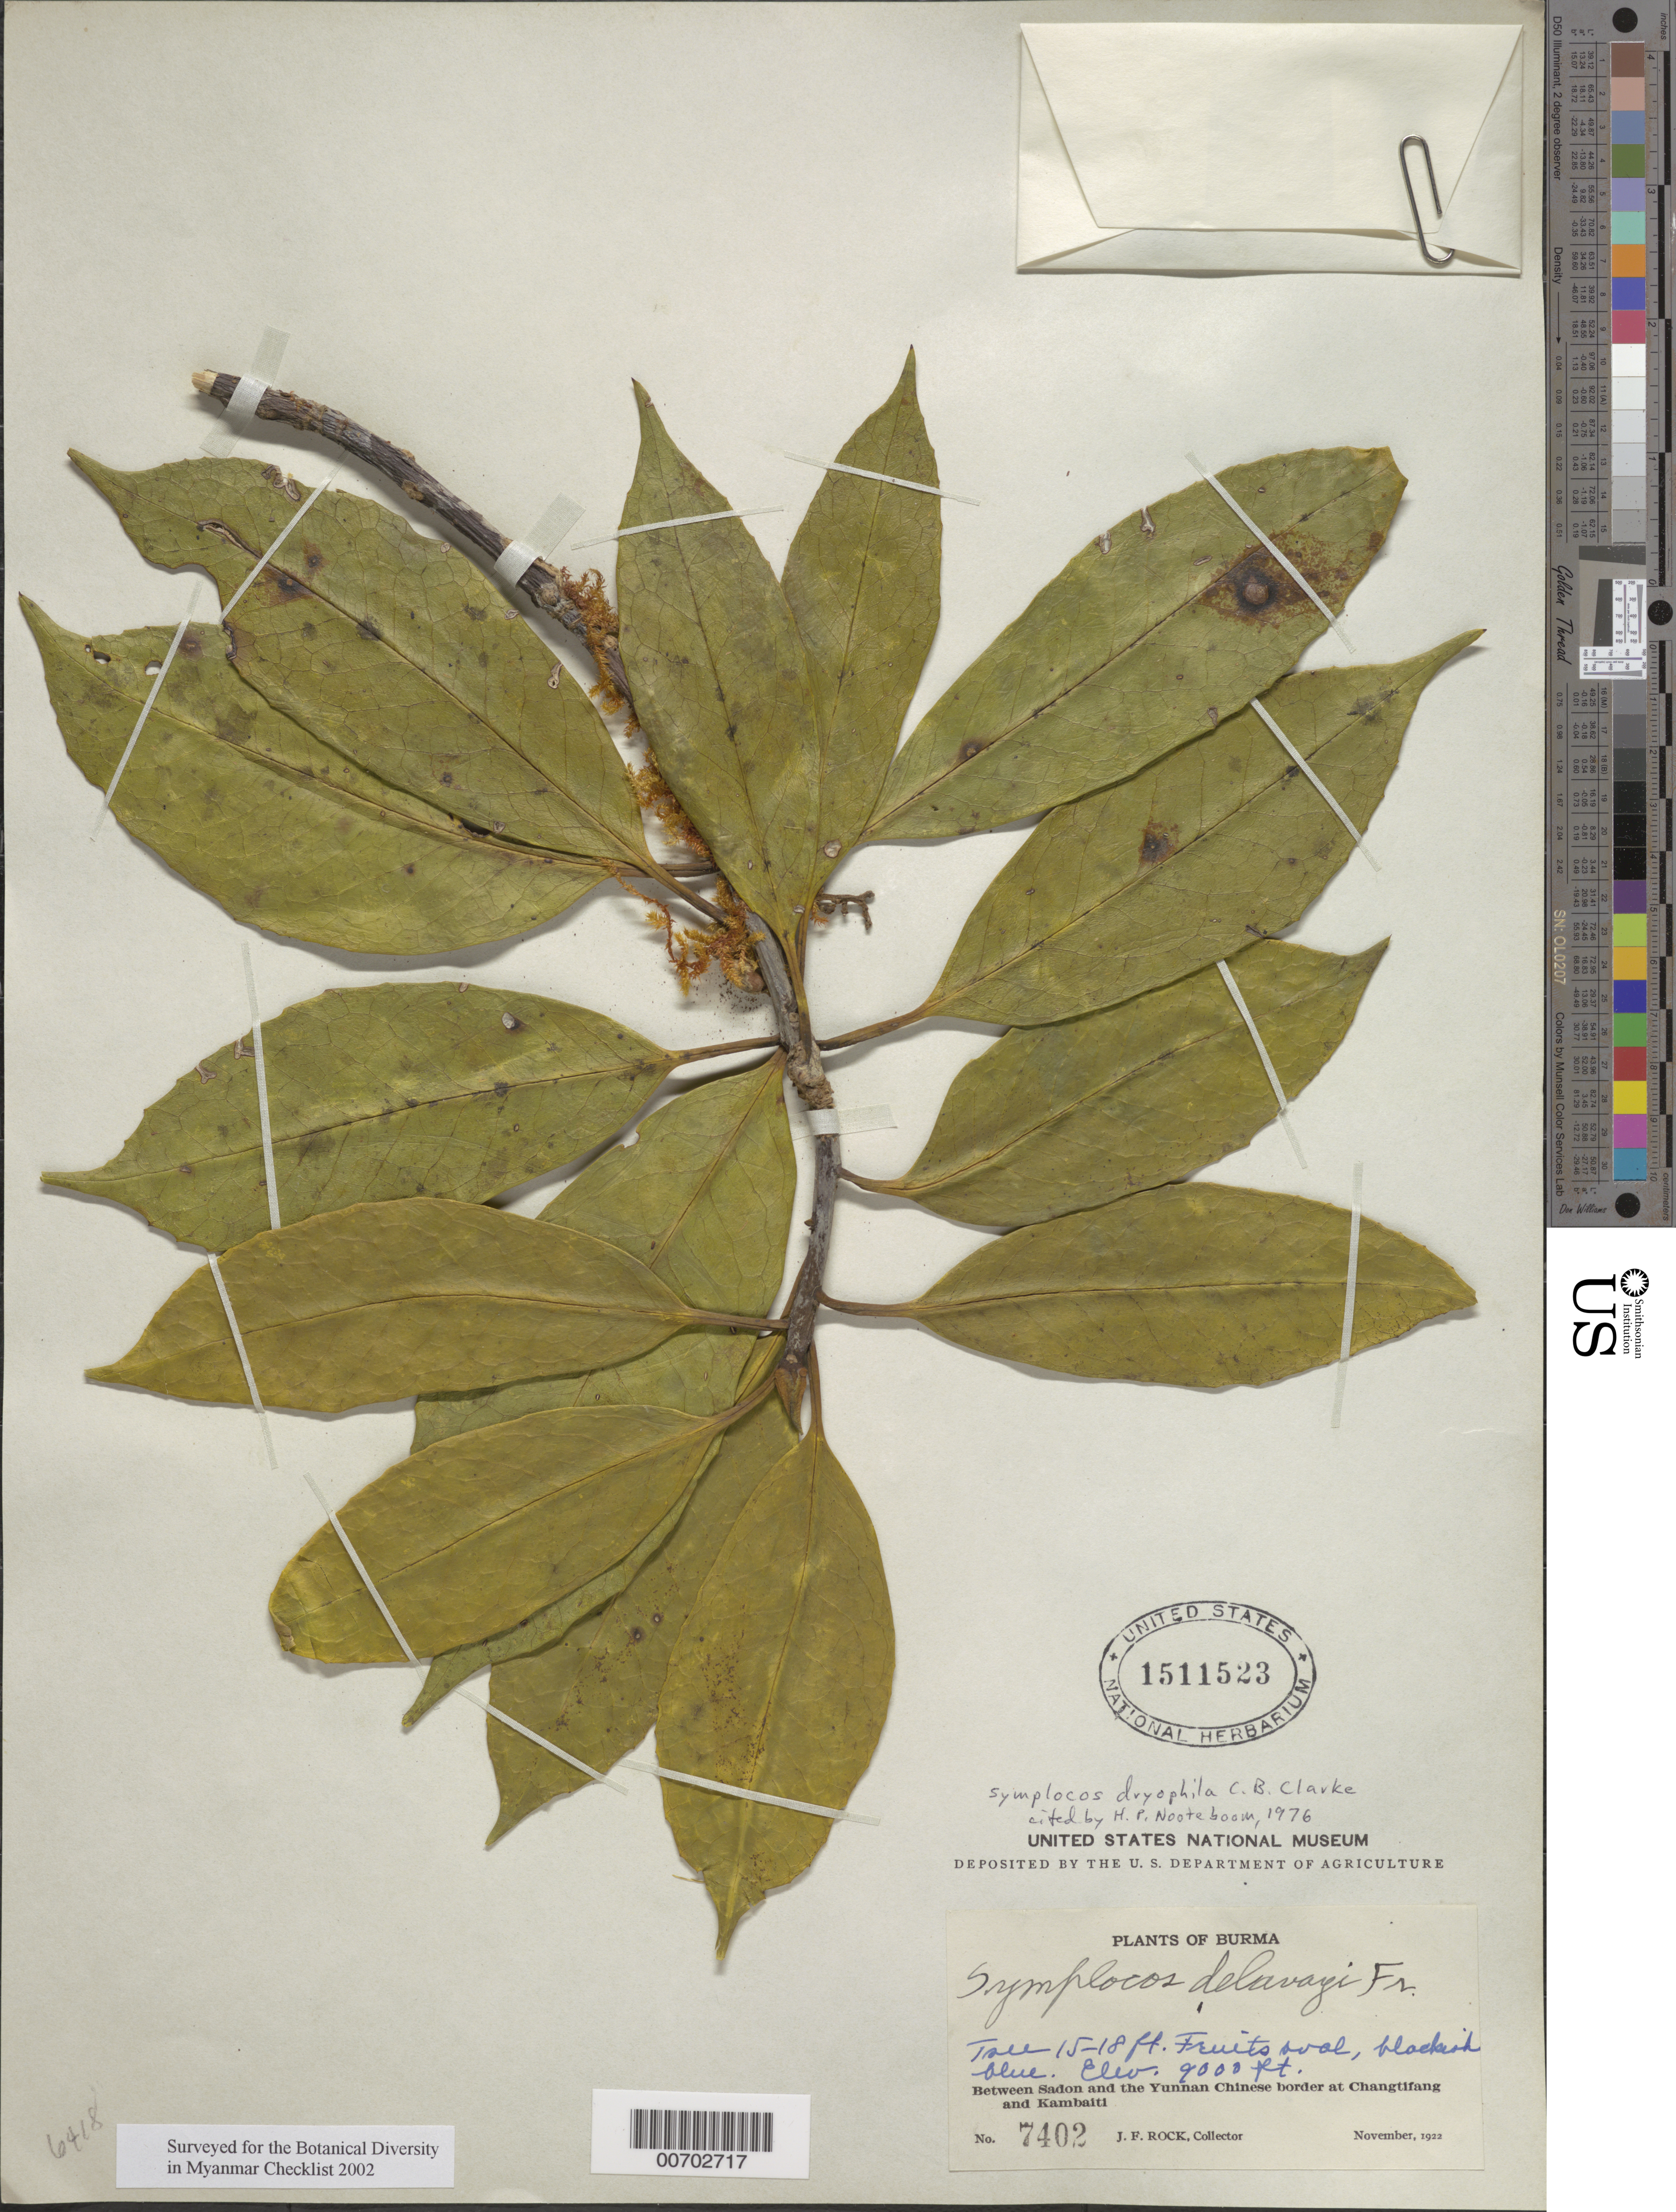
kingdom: Plantae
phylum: Tracheophyta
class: Magnoliopsida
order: Ericales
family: Symplocaceae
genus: Symplocos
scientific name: Symplocos dryophila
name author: C.B. Clarke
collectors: J. F. Rock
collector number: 7402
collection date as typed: Nov 1922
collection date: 1922-11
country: Myanmar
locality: Betw. Sadon and Yunnan Chinese border at Changtifang and Kambaiti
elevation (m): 2743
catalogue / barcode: US 1511523